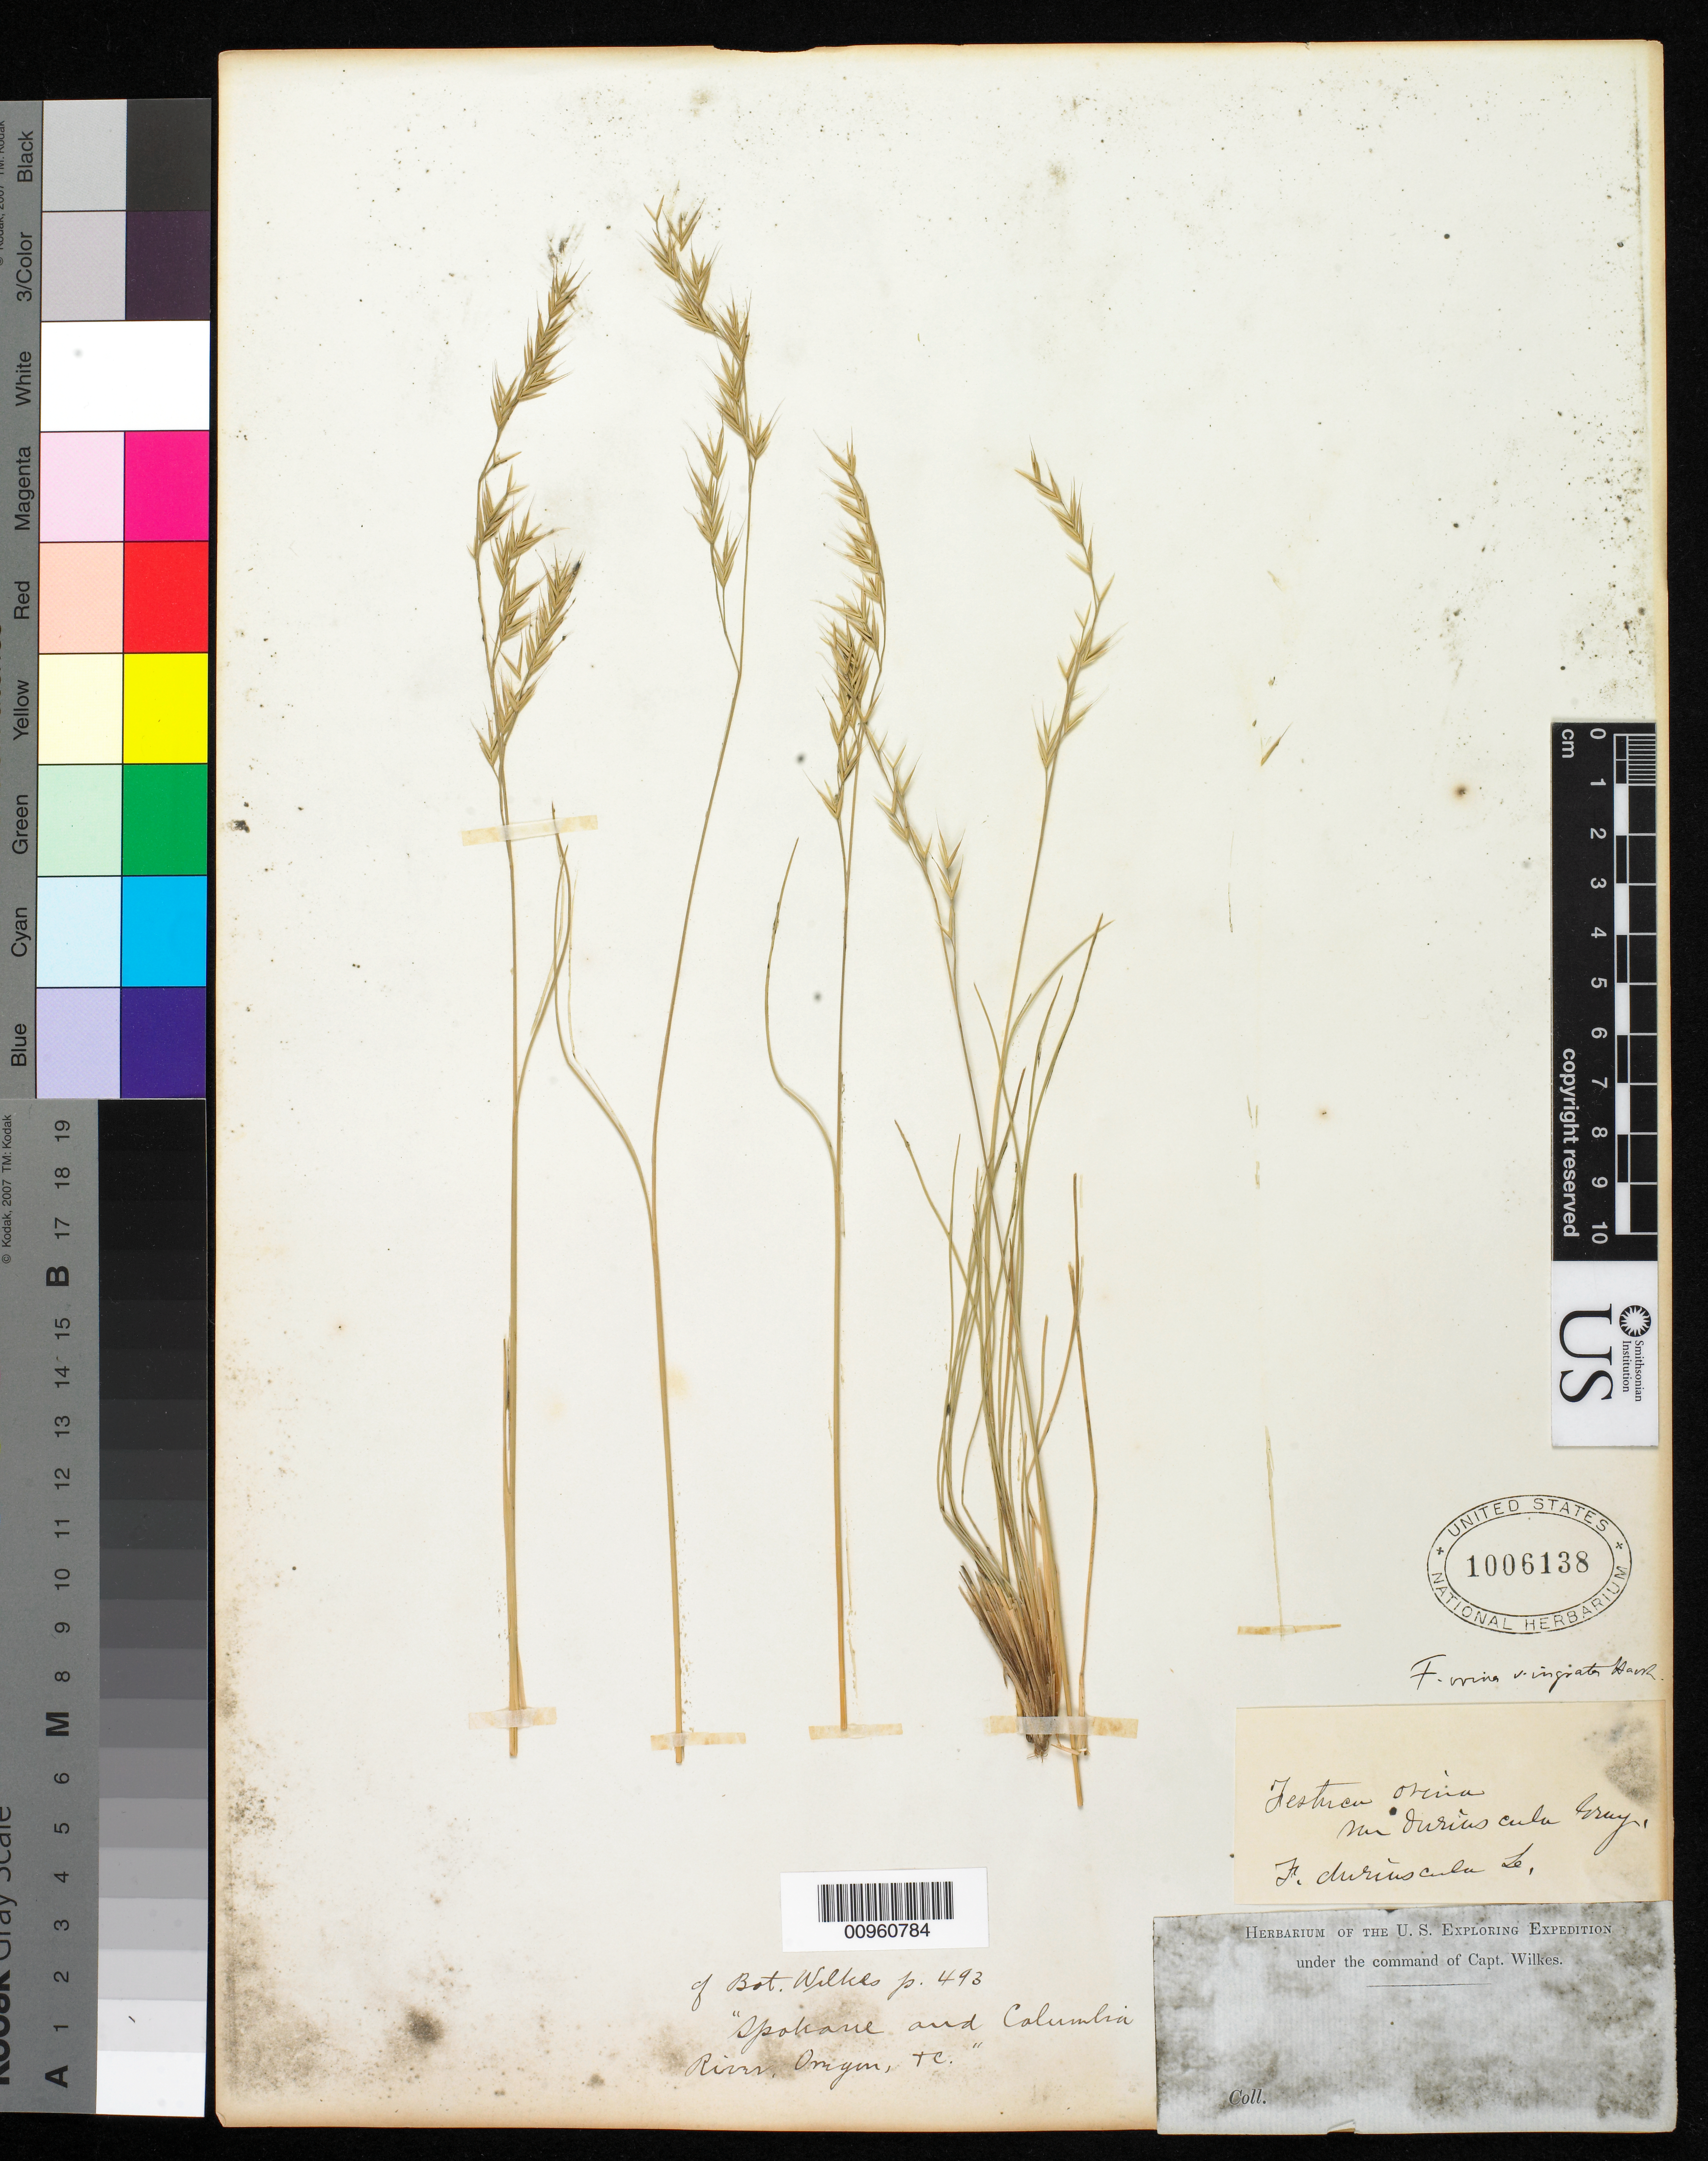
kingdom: Plantae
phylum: Tracheophyta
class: Liliopsida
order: Poales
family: Poaceae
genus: Festuca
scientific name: Festuca idahoensis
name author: Elmer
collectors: Wilkes Explor. Exped.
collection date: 1838/1842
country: United States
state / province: Oregon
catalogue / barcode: US 1006138